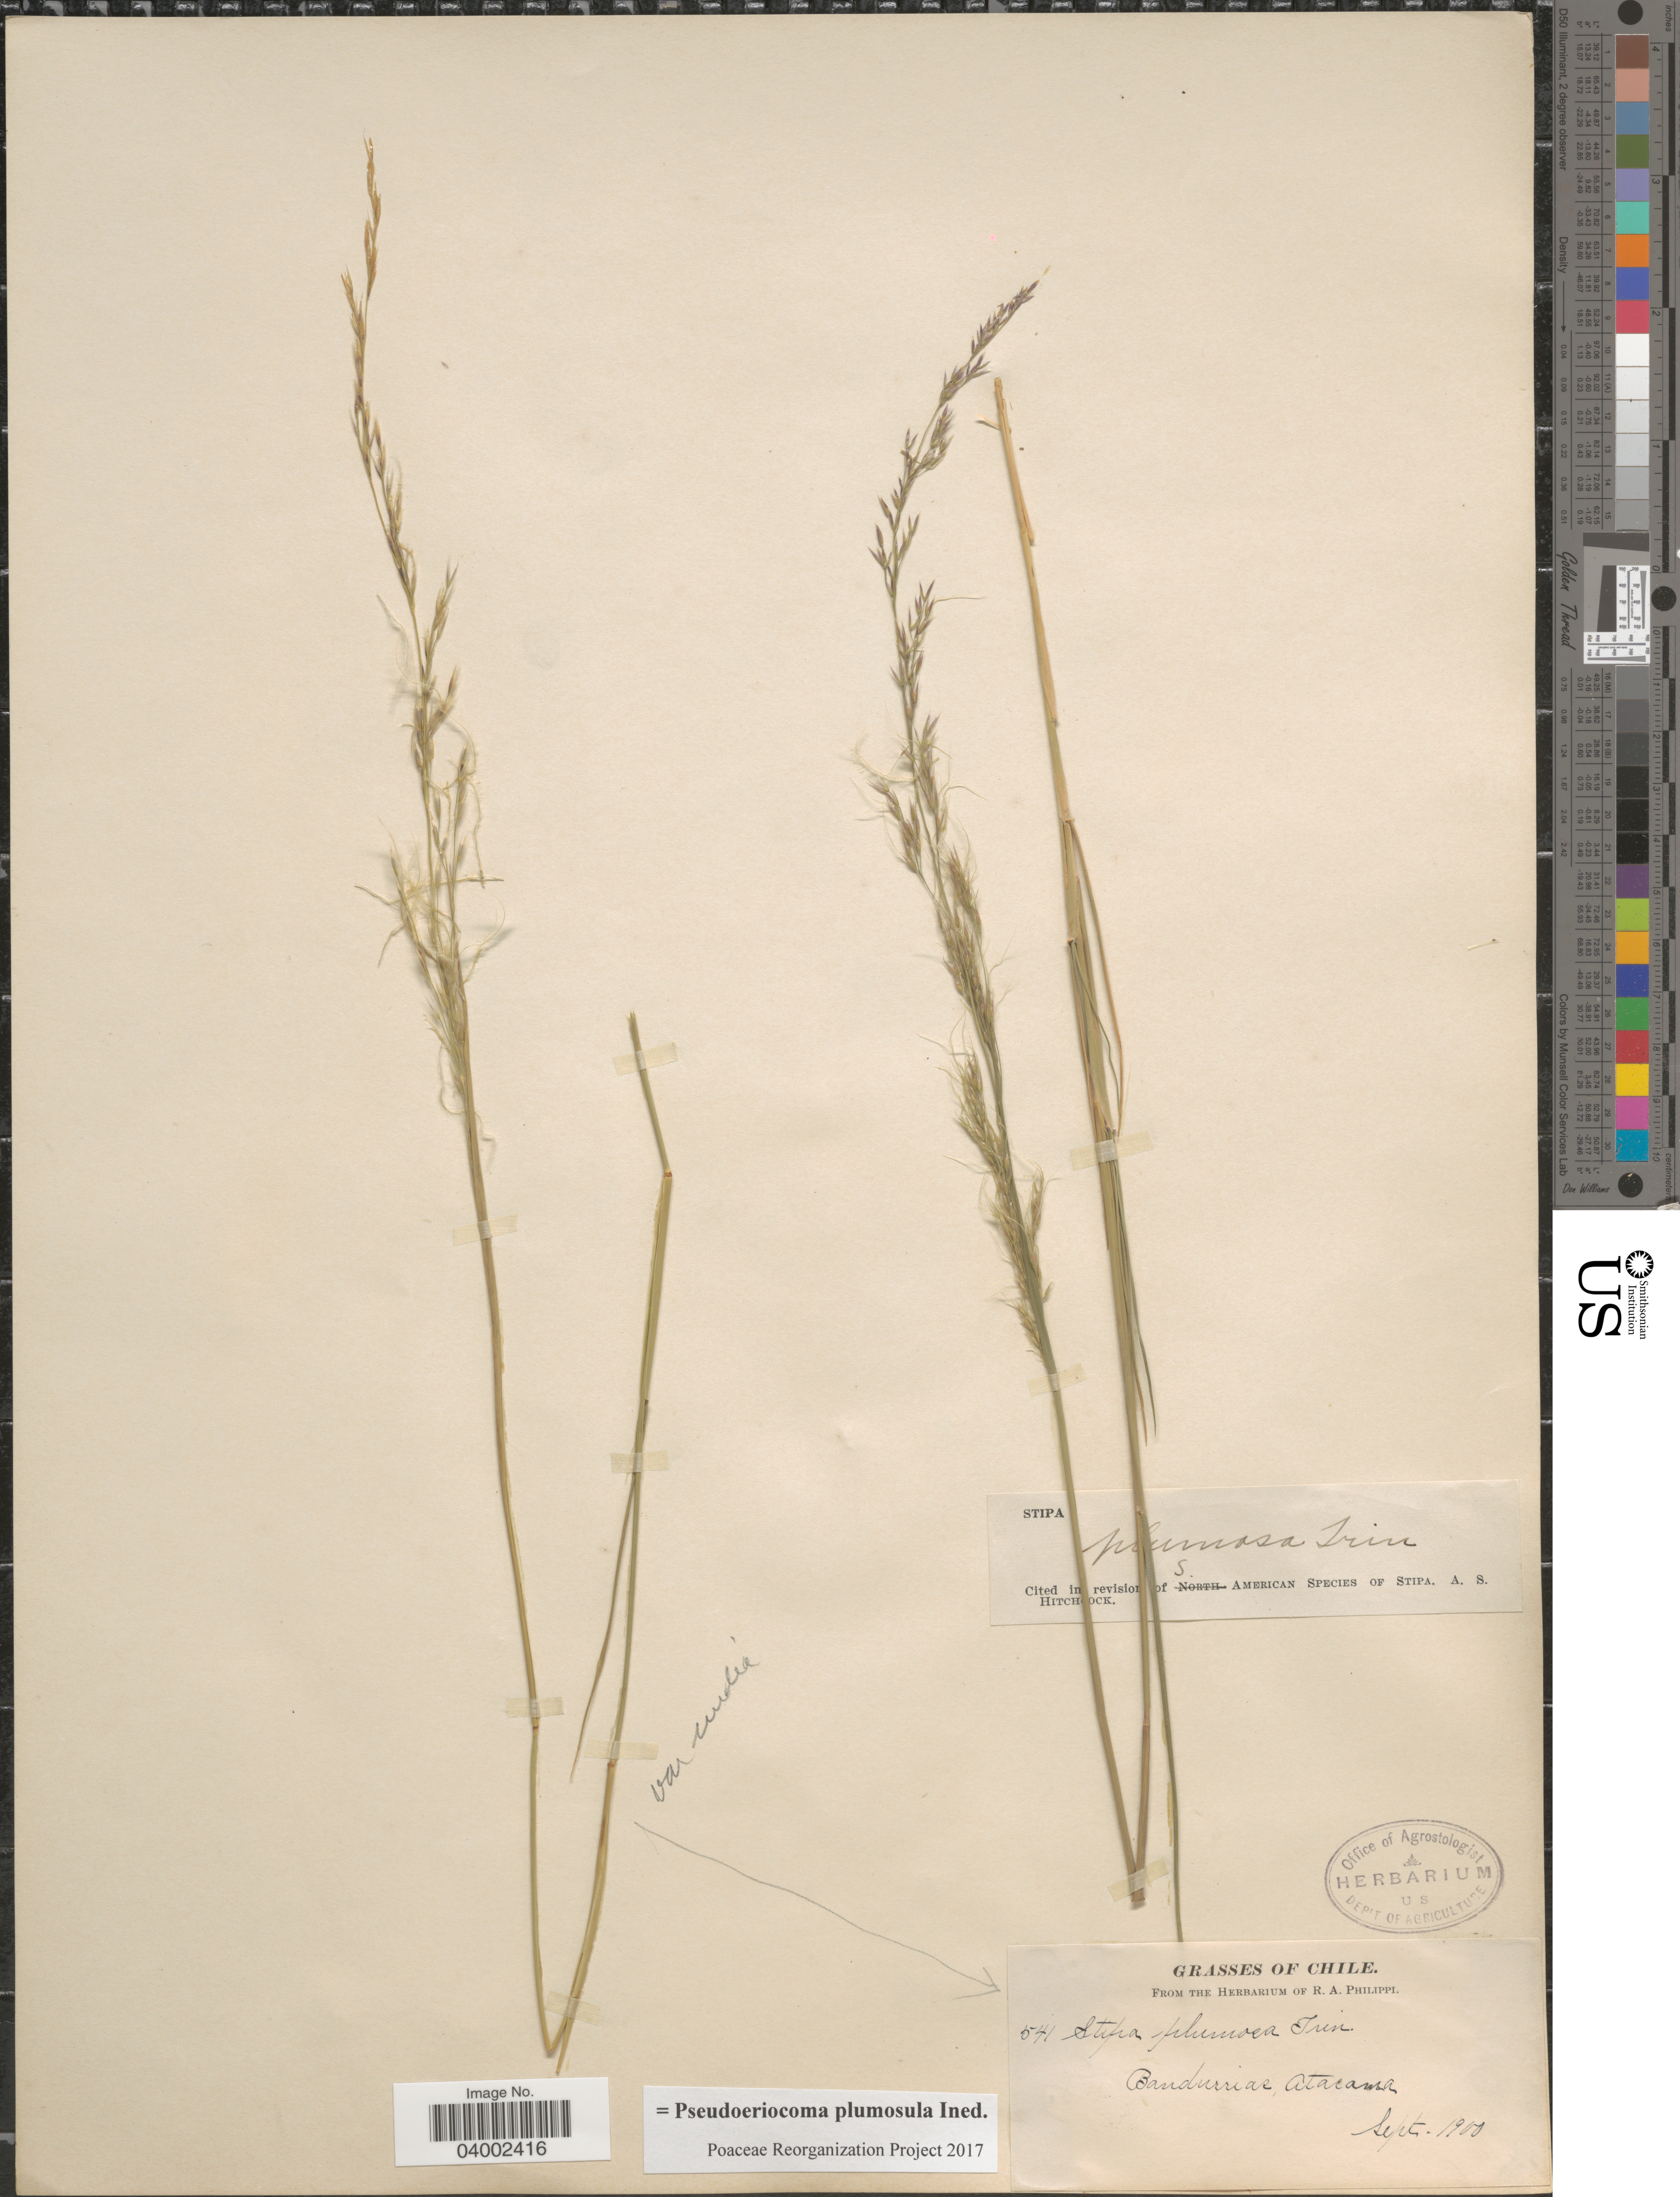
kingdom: Plantae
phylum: Tracheophyta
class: Liliopsida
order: Poales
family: Poaceae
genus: Pseudoeriocoma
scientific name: Pseudoeriocoma plumosula ined.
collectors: ex. herb. R.A. Philippi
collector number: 541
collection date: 1900-09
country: Chile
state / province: Atacama (III)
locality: Bandurrias.